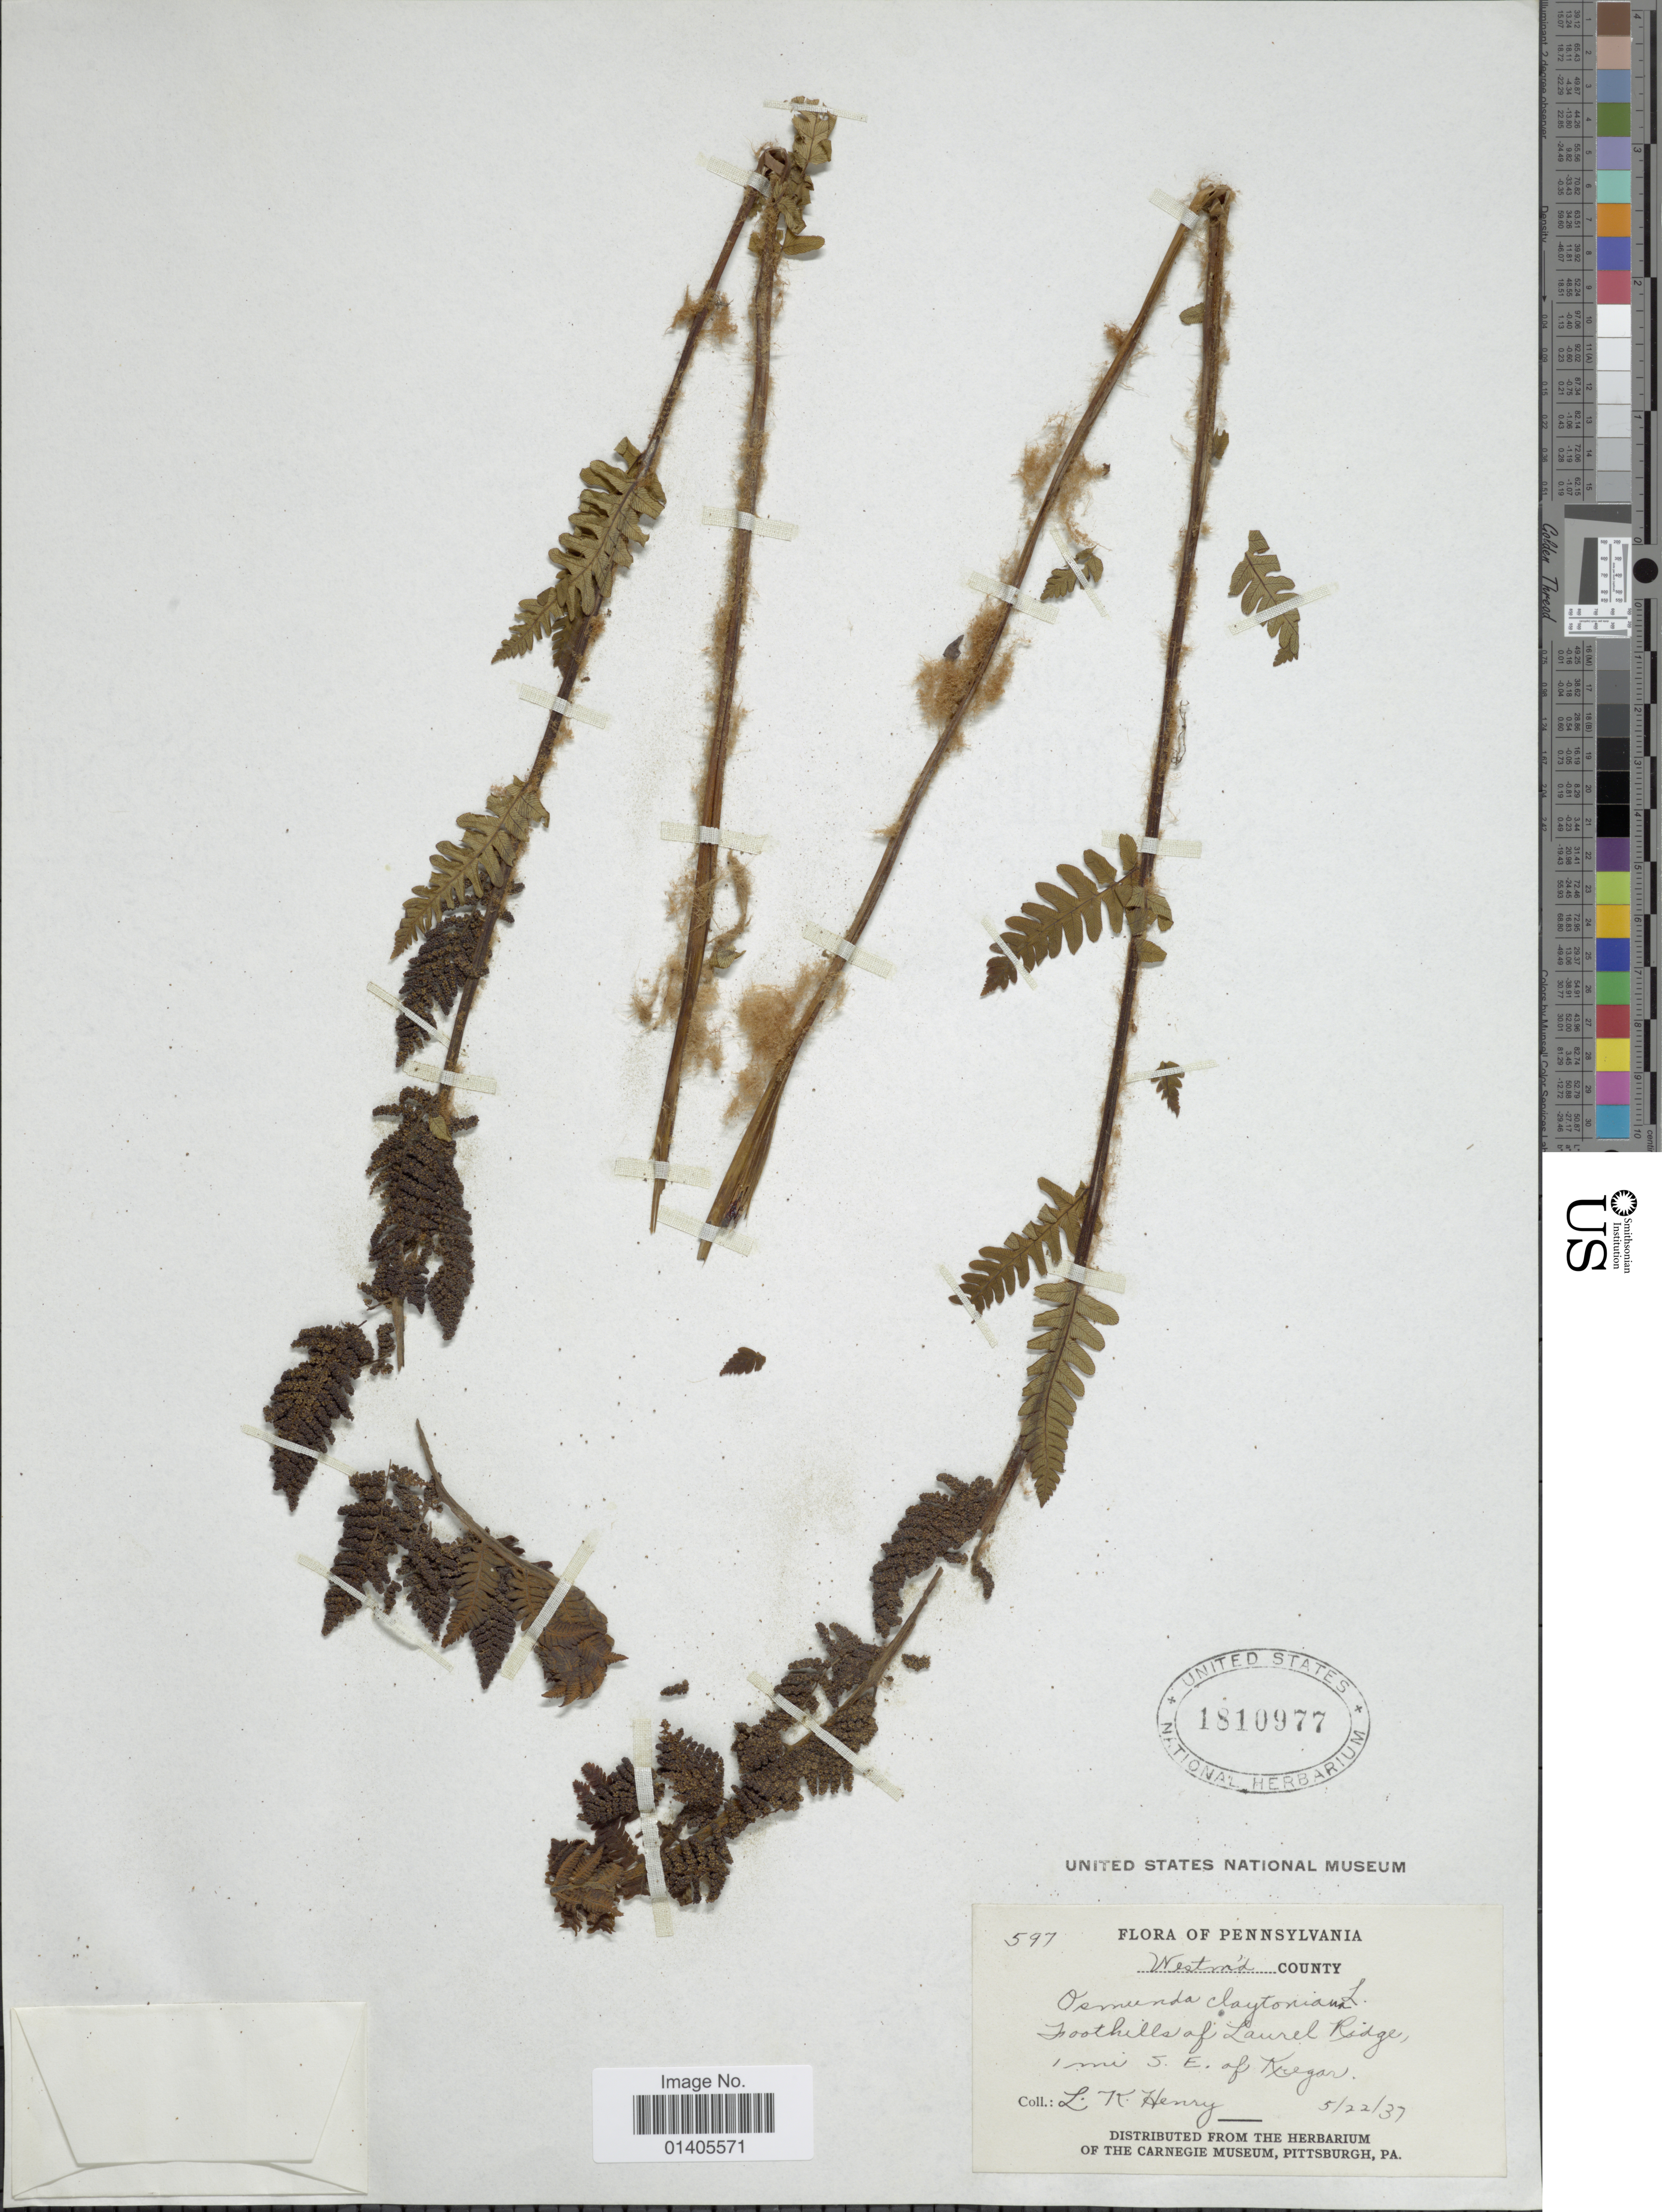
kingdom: Plantae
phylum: Tracheophyta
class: Polypodiopsida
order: Osmundales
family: Osmundaceae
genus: Osmunda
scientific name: Osmunda claytoniana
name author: (L.) Tagawa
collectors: L. K. Henry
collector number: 597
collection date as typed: Transcribed d/m/y: 22/5/37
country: United States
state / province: Pennsylvania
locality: Westm'd County, Foothills of Laurel Ridge, 1 mi. S.E. of Kregar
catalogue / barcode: US 1810977